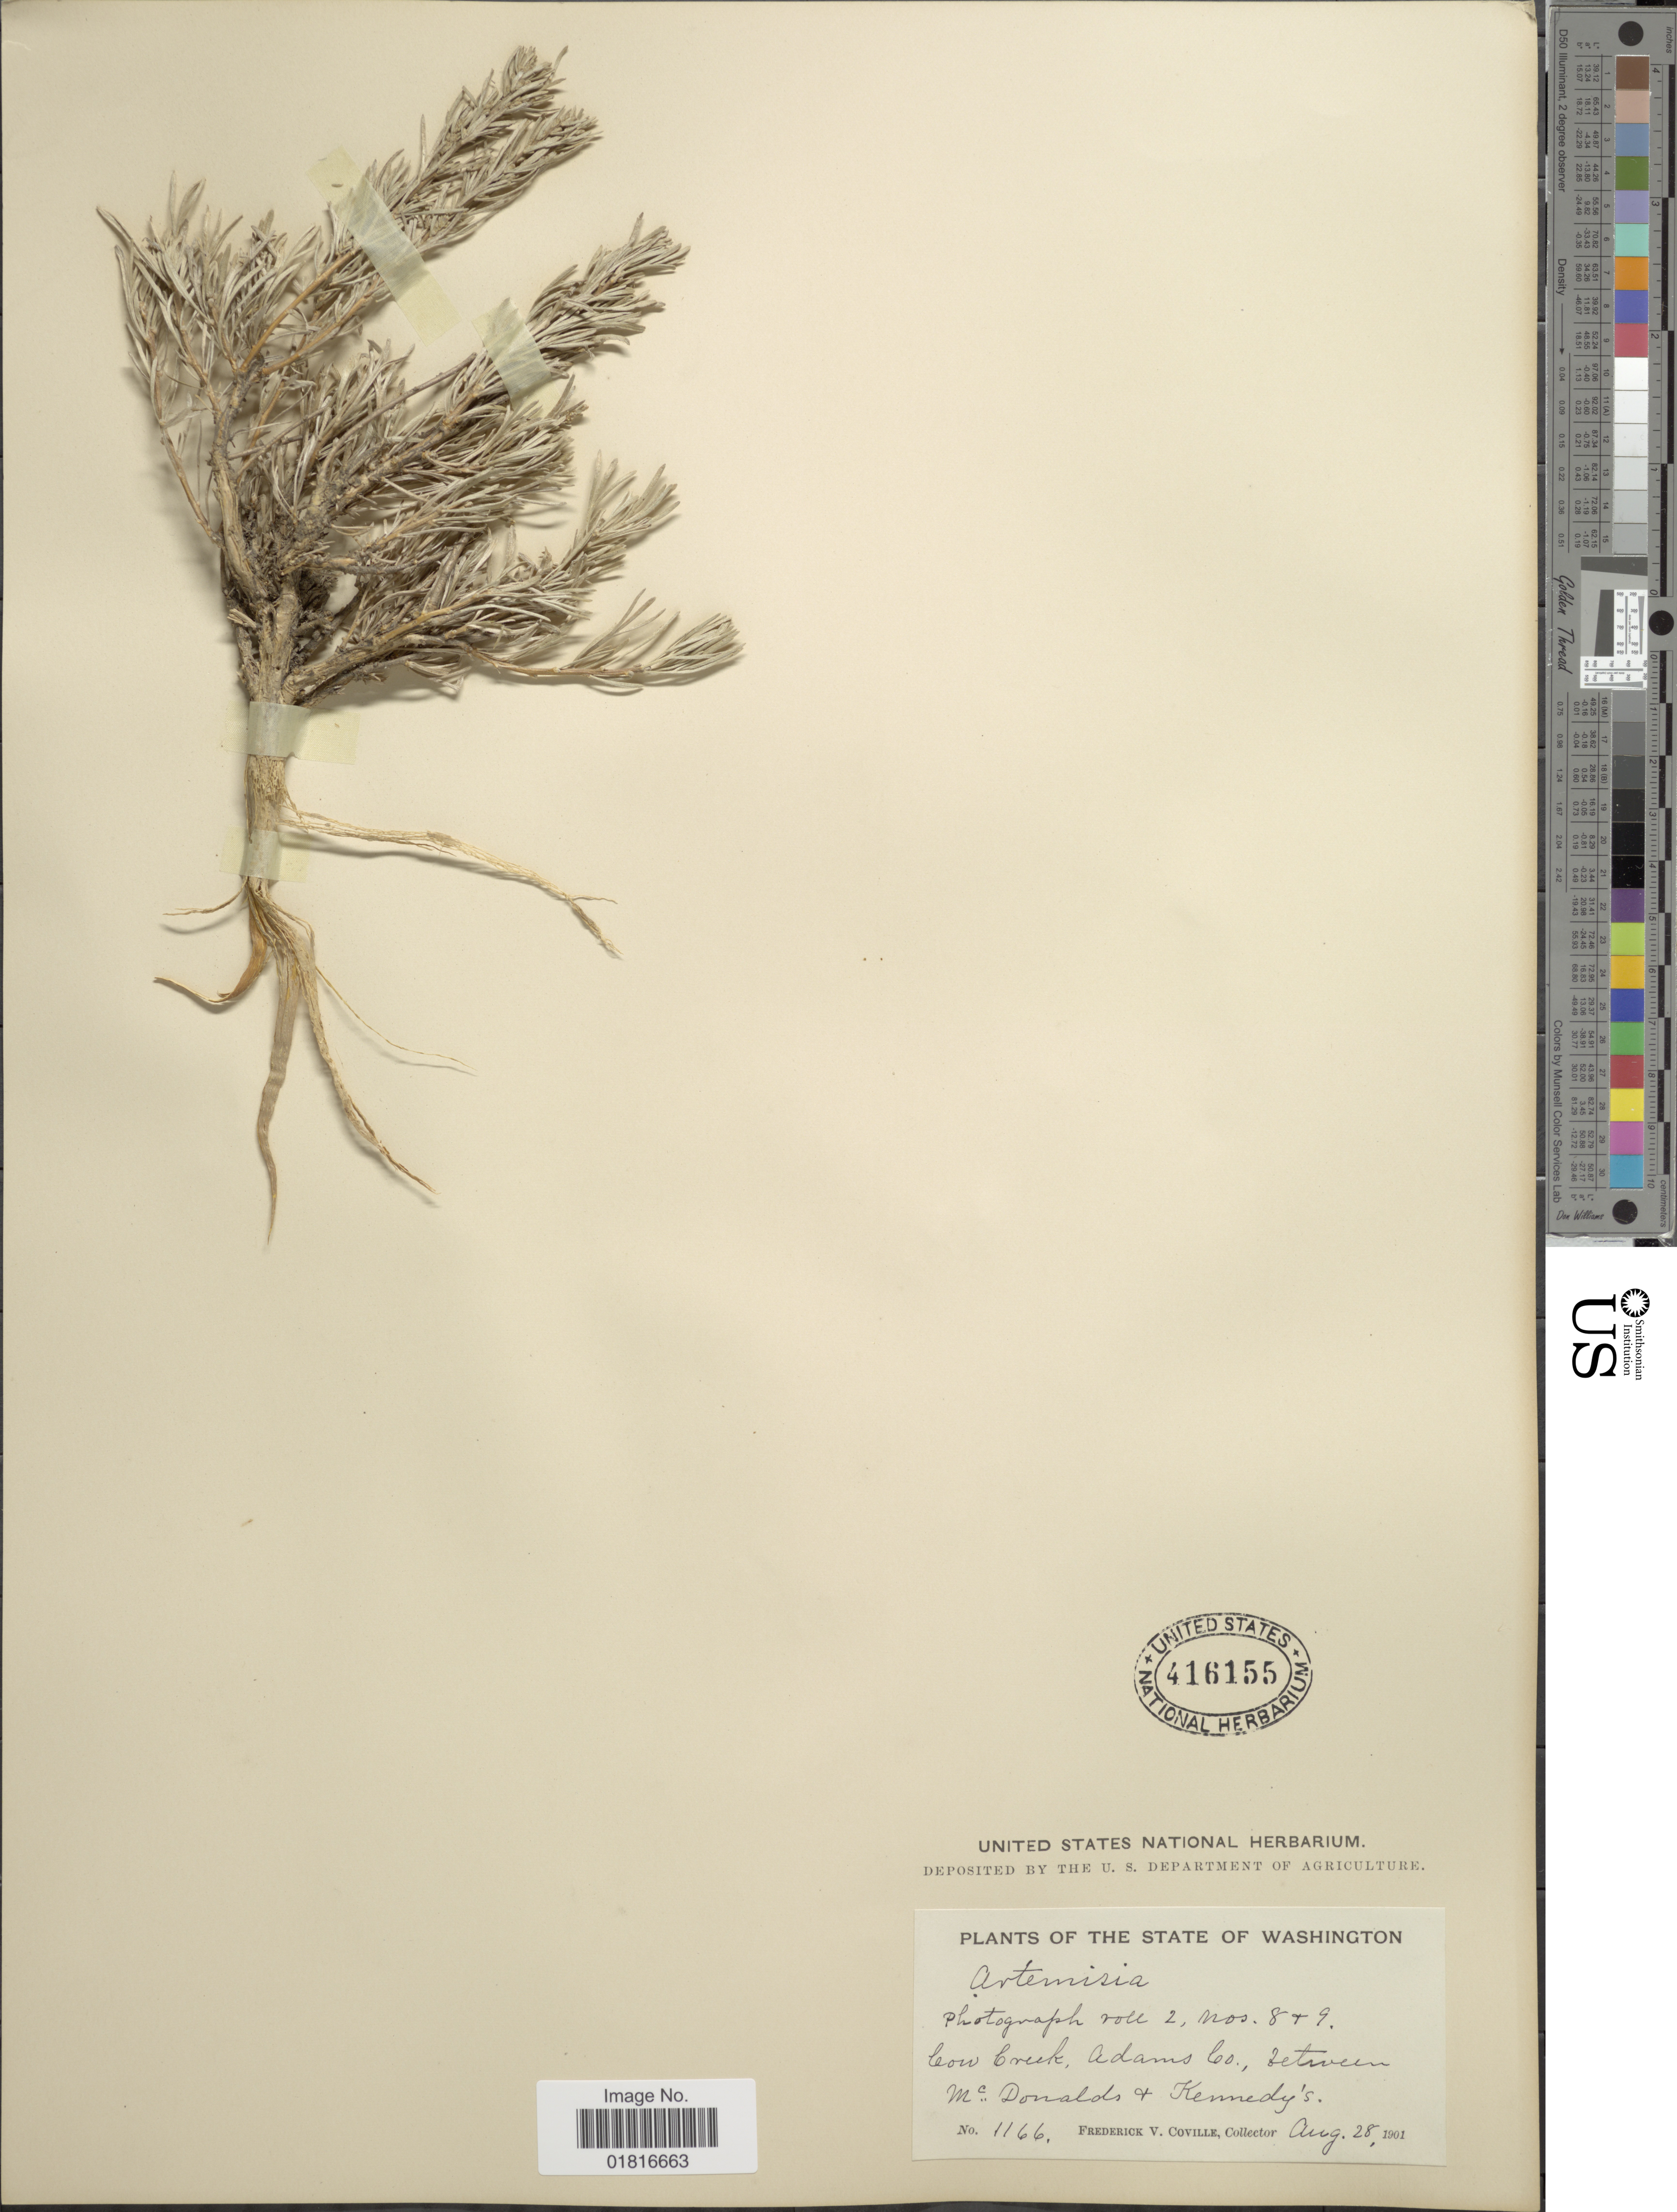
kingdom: Plantae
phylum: Tracheophyta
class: Magnoliopsida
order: Asterales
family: Asteraceae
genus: Artemisia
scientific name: Artemisia rigida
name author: (Nutt.) A. Gray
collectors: F. V. Coville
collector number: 1166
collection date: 1901-08-28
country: United States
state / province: Washington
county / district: Adams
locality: Cow Creek, Adams Co., between McDonalds & Kennedy's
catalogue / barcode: US 416155